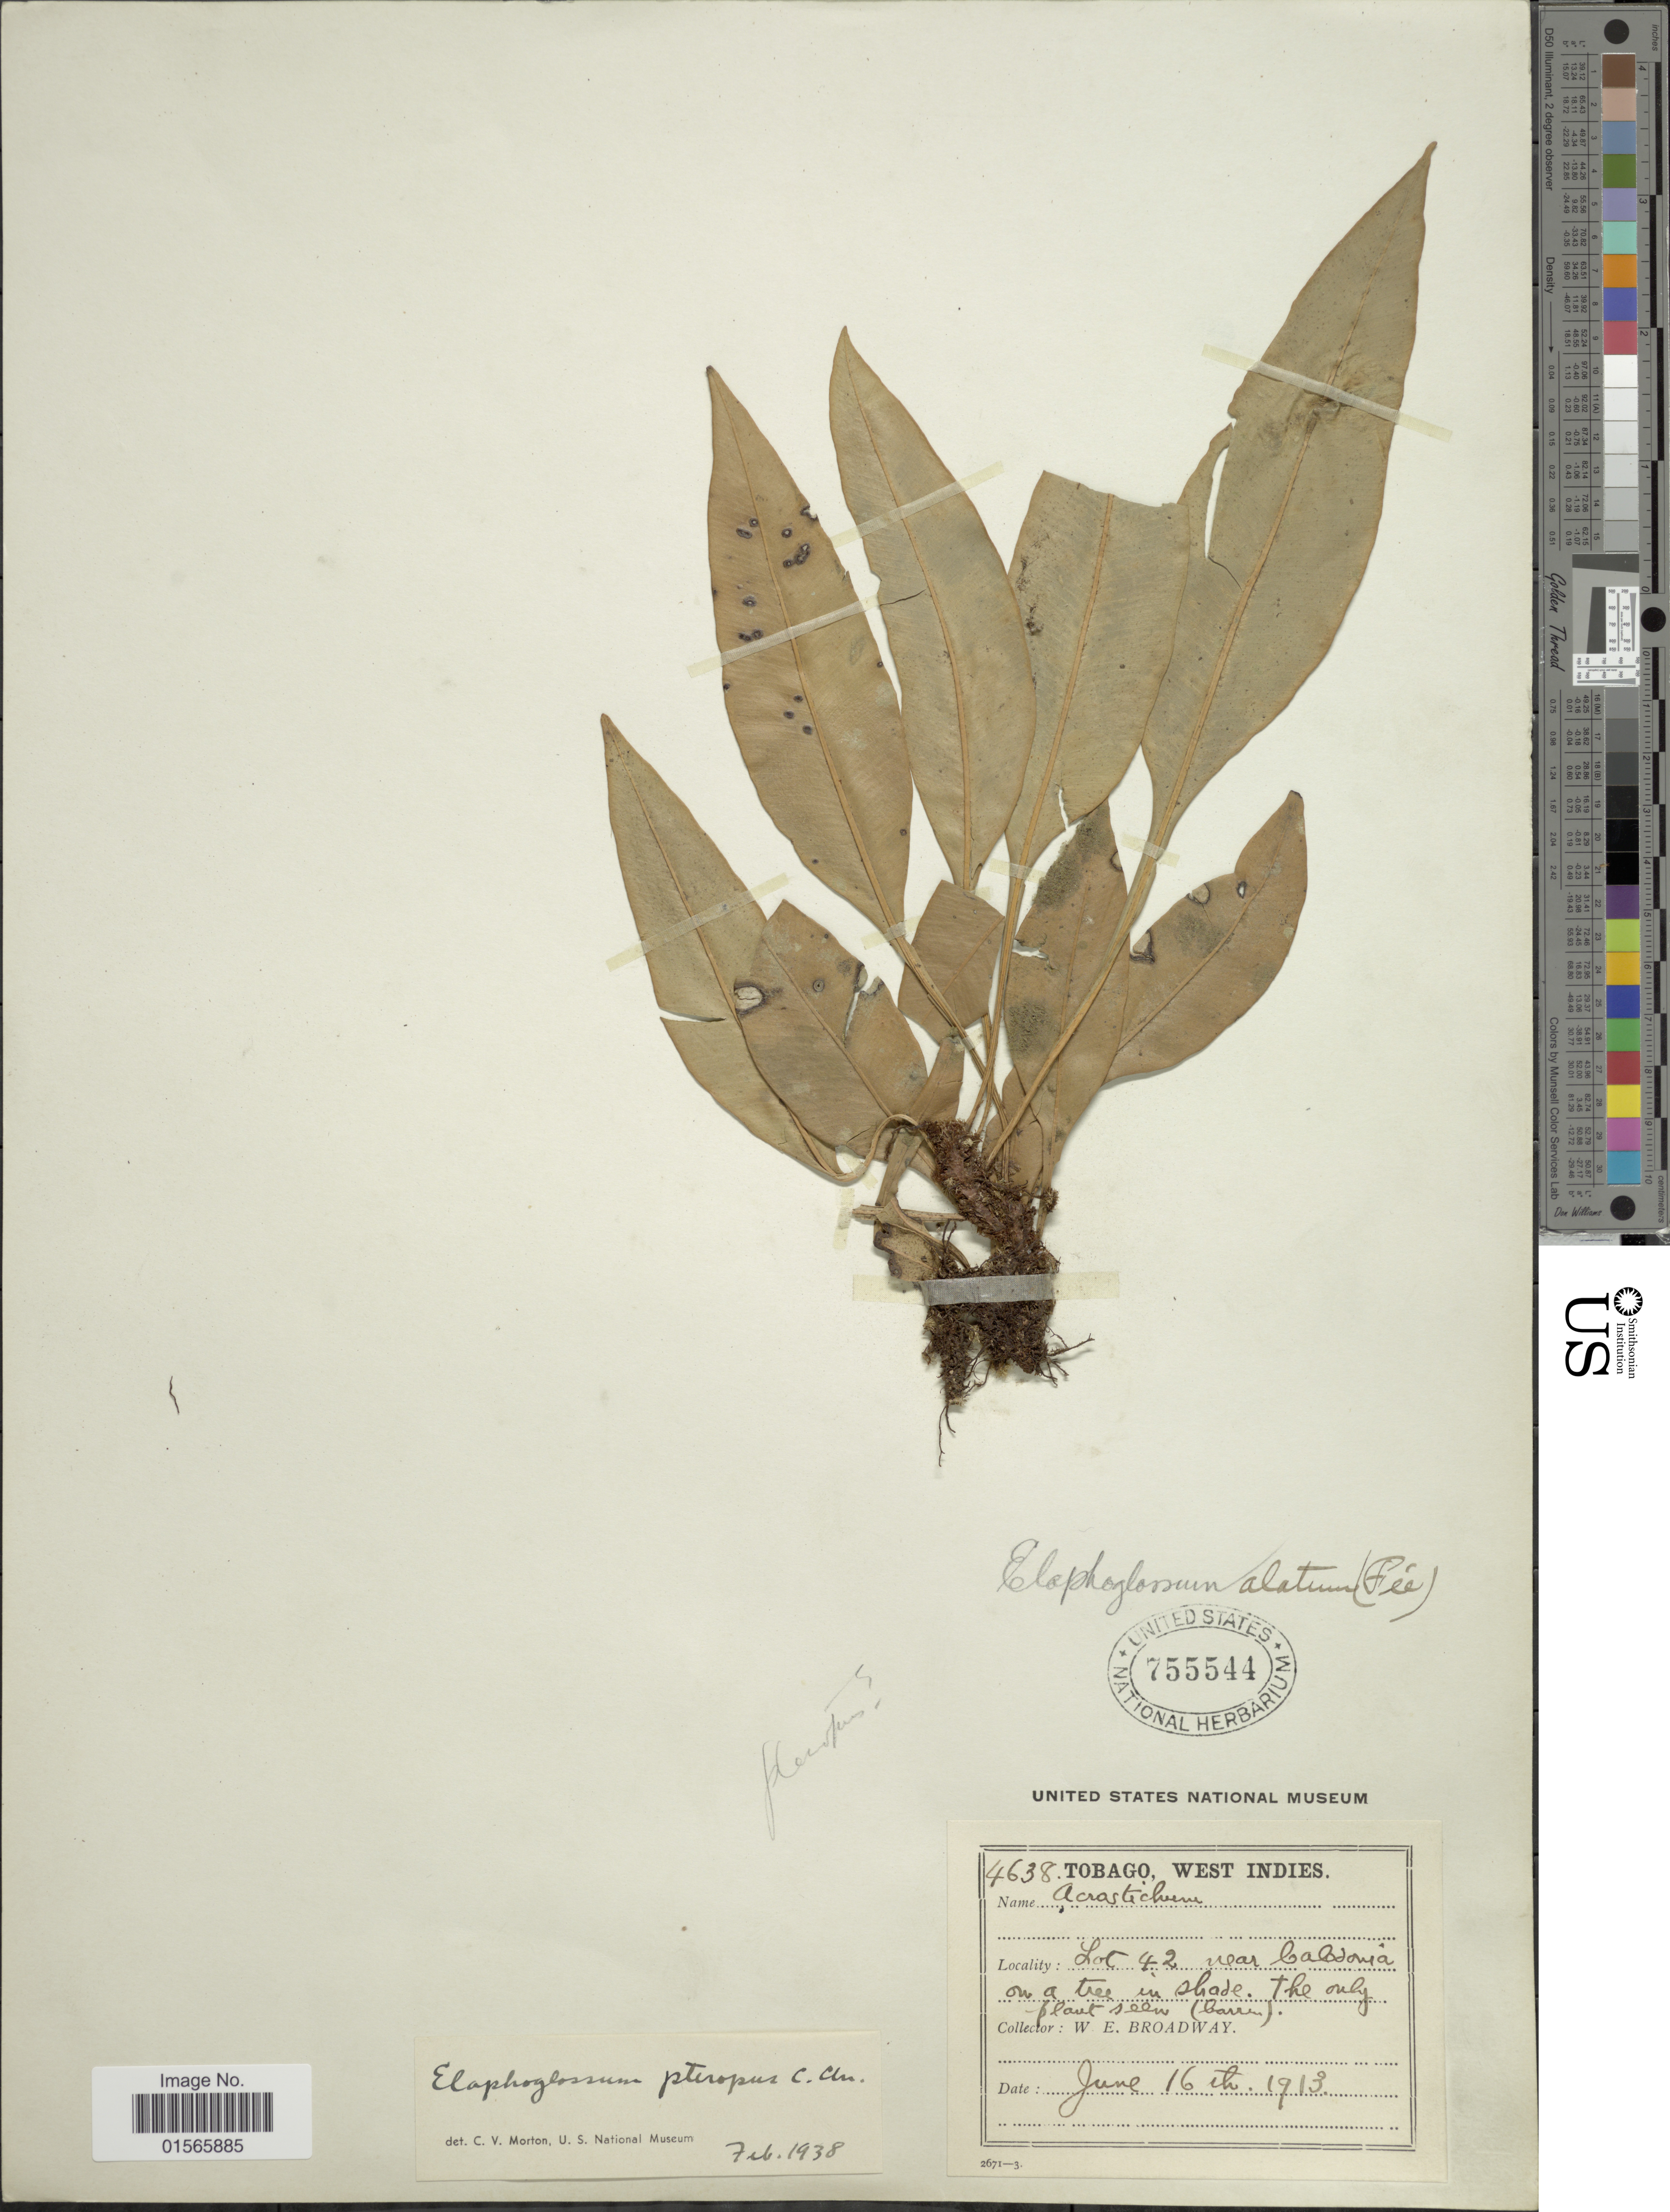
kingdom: Plantae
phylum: Tracheophyta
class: Polypodiopsida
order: Polypodiales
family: Dryopteridaceae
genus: Elaphoglossum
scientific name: Elaphoglossum pteropus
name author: C. Chr.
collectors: W. E. Broadway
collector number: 4638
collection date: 1913-06-16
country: Trinidad and Tobago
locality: Tobago, Lot 42 near Caledonia on a tree in shade.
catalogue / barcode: US 755544